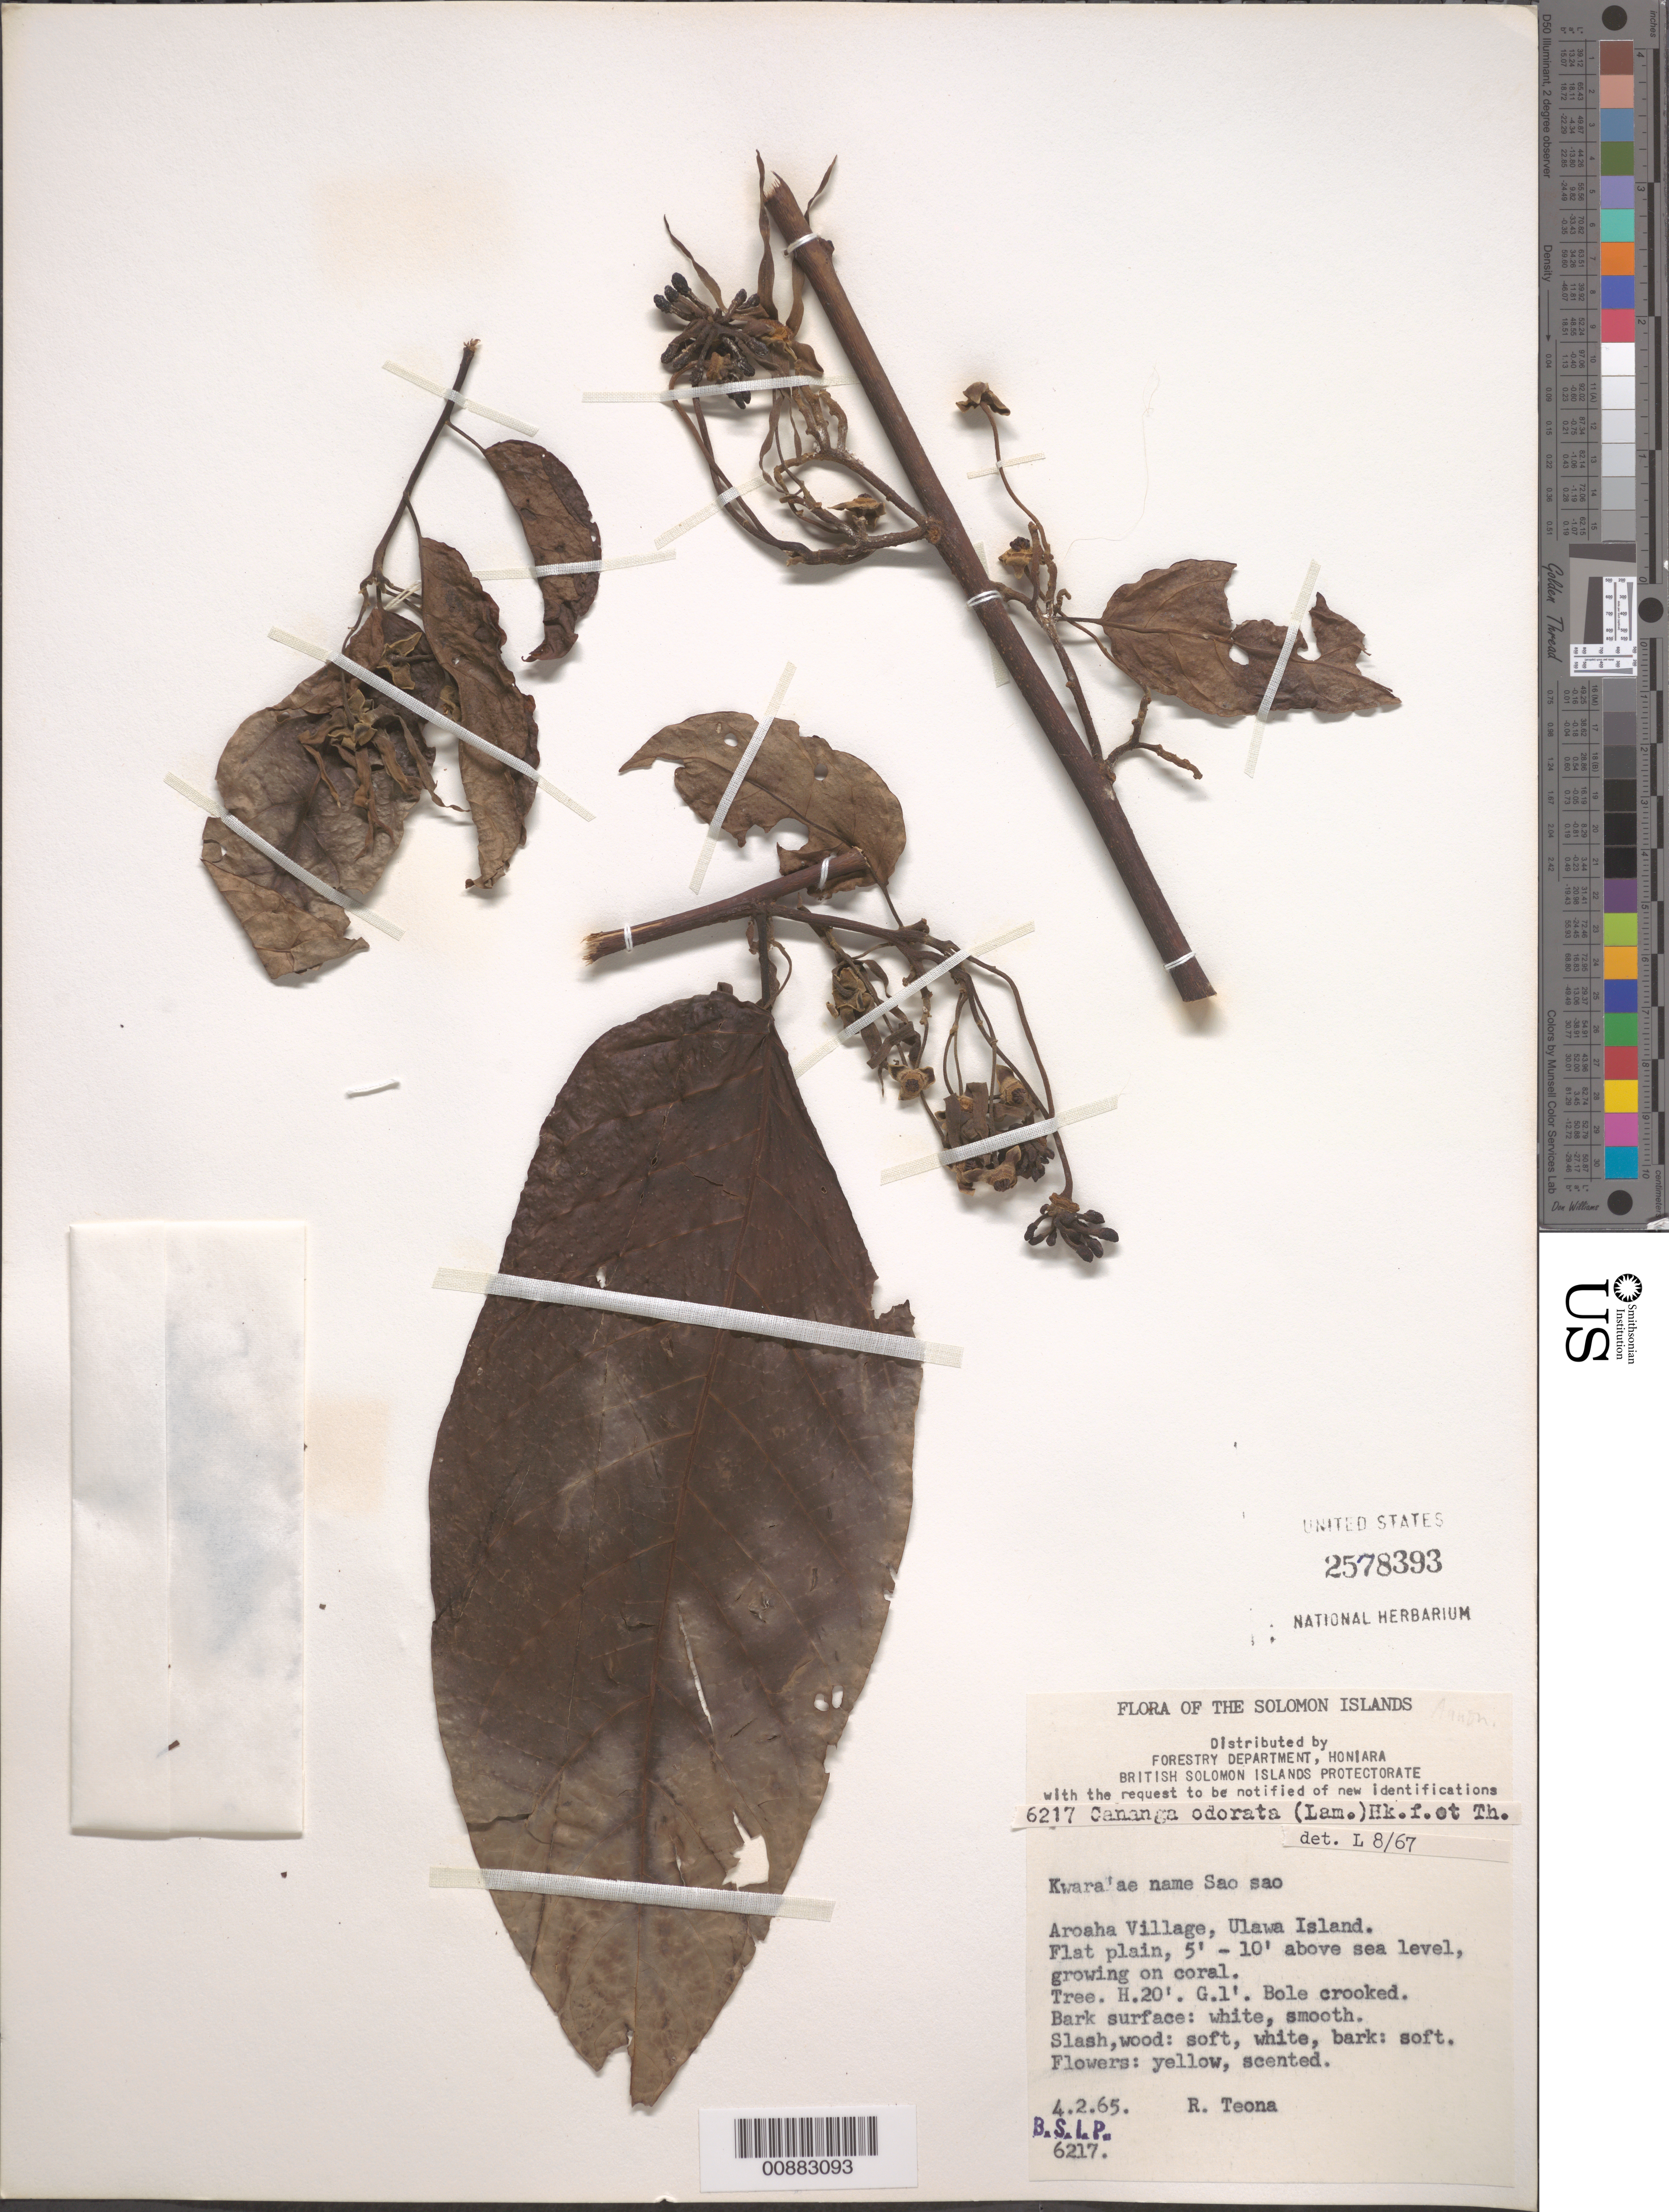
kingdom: Plantae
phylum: Tracheophyta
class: Magnoliopsida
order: Magnoliales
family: Annonaceae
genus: Cananga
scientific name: Cananga odorata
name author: (Lam.) Hook. f. & Thomson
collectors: R. Teona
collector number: BSIP 6217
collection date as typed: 04 Feb 1965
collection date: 1965-02-04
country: Solomon Islands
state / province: Makira-Ulawa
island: Ulawa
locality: Aroaha village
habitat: flat plain, growing on coral.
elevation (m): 2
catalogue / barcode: US 2578393